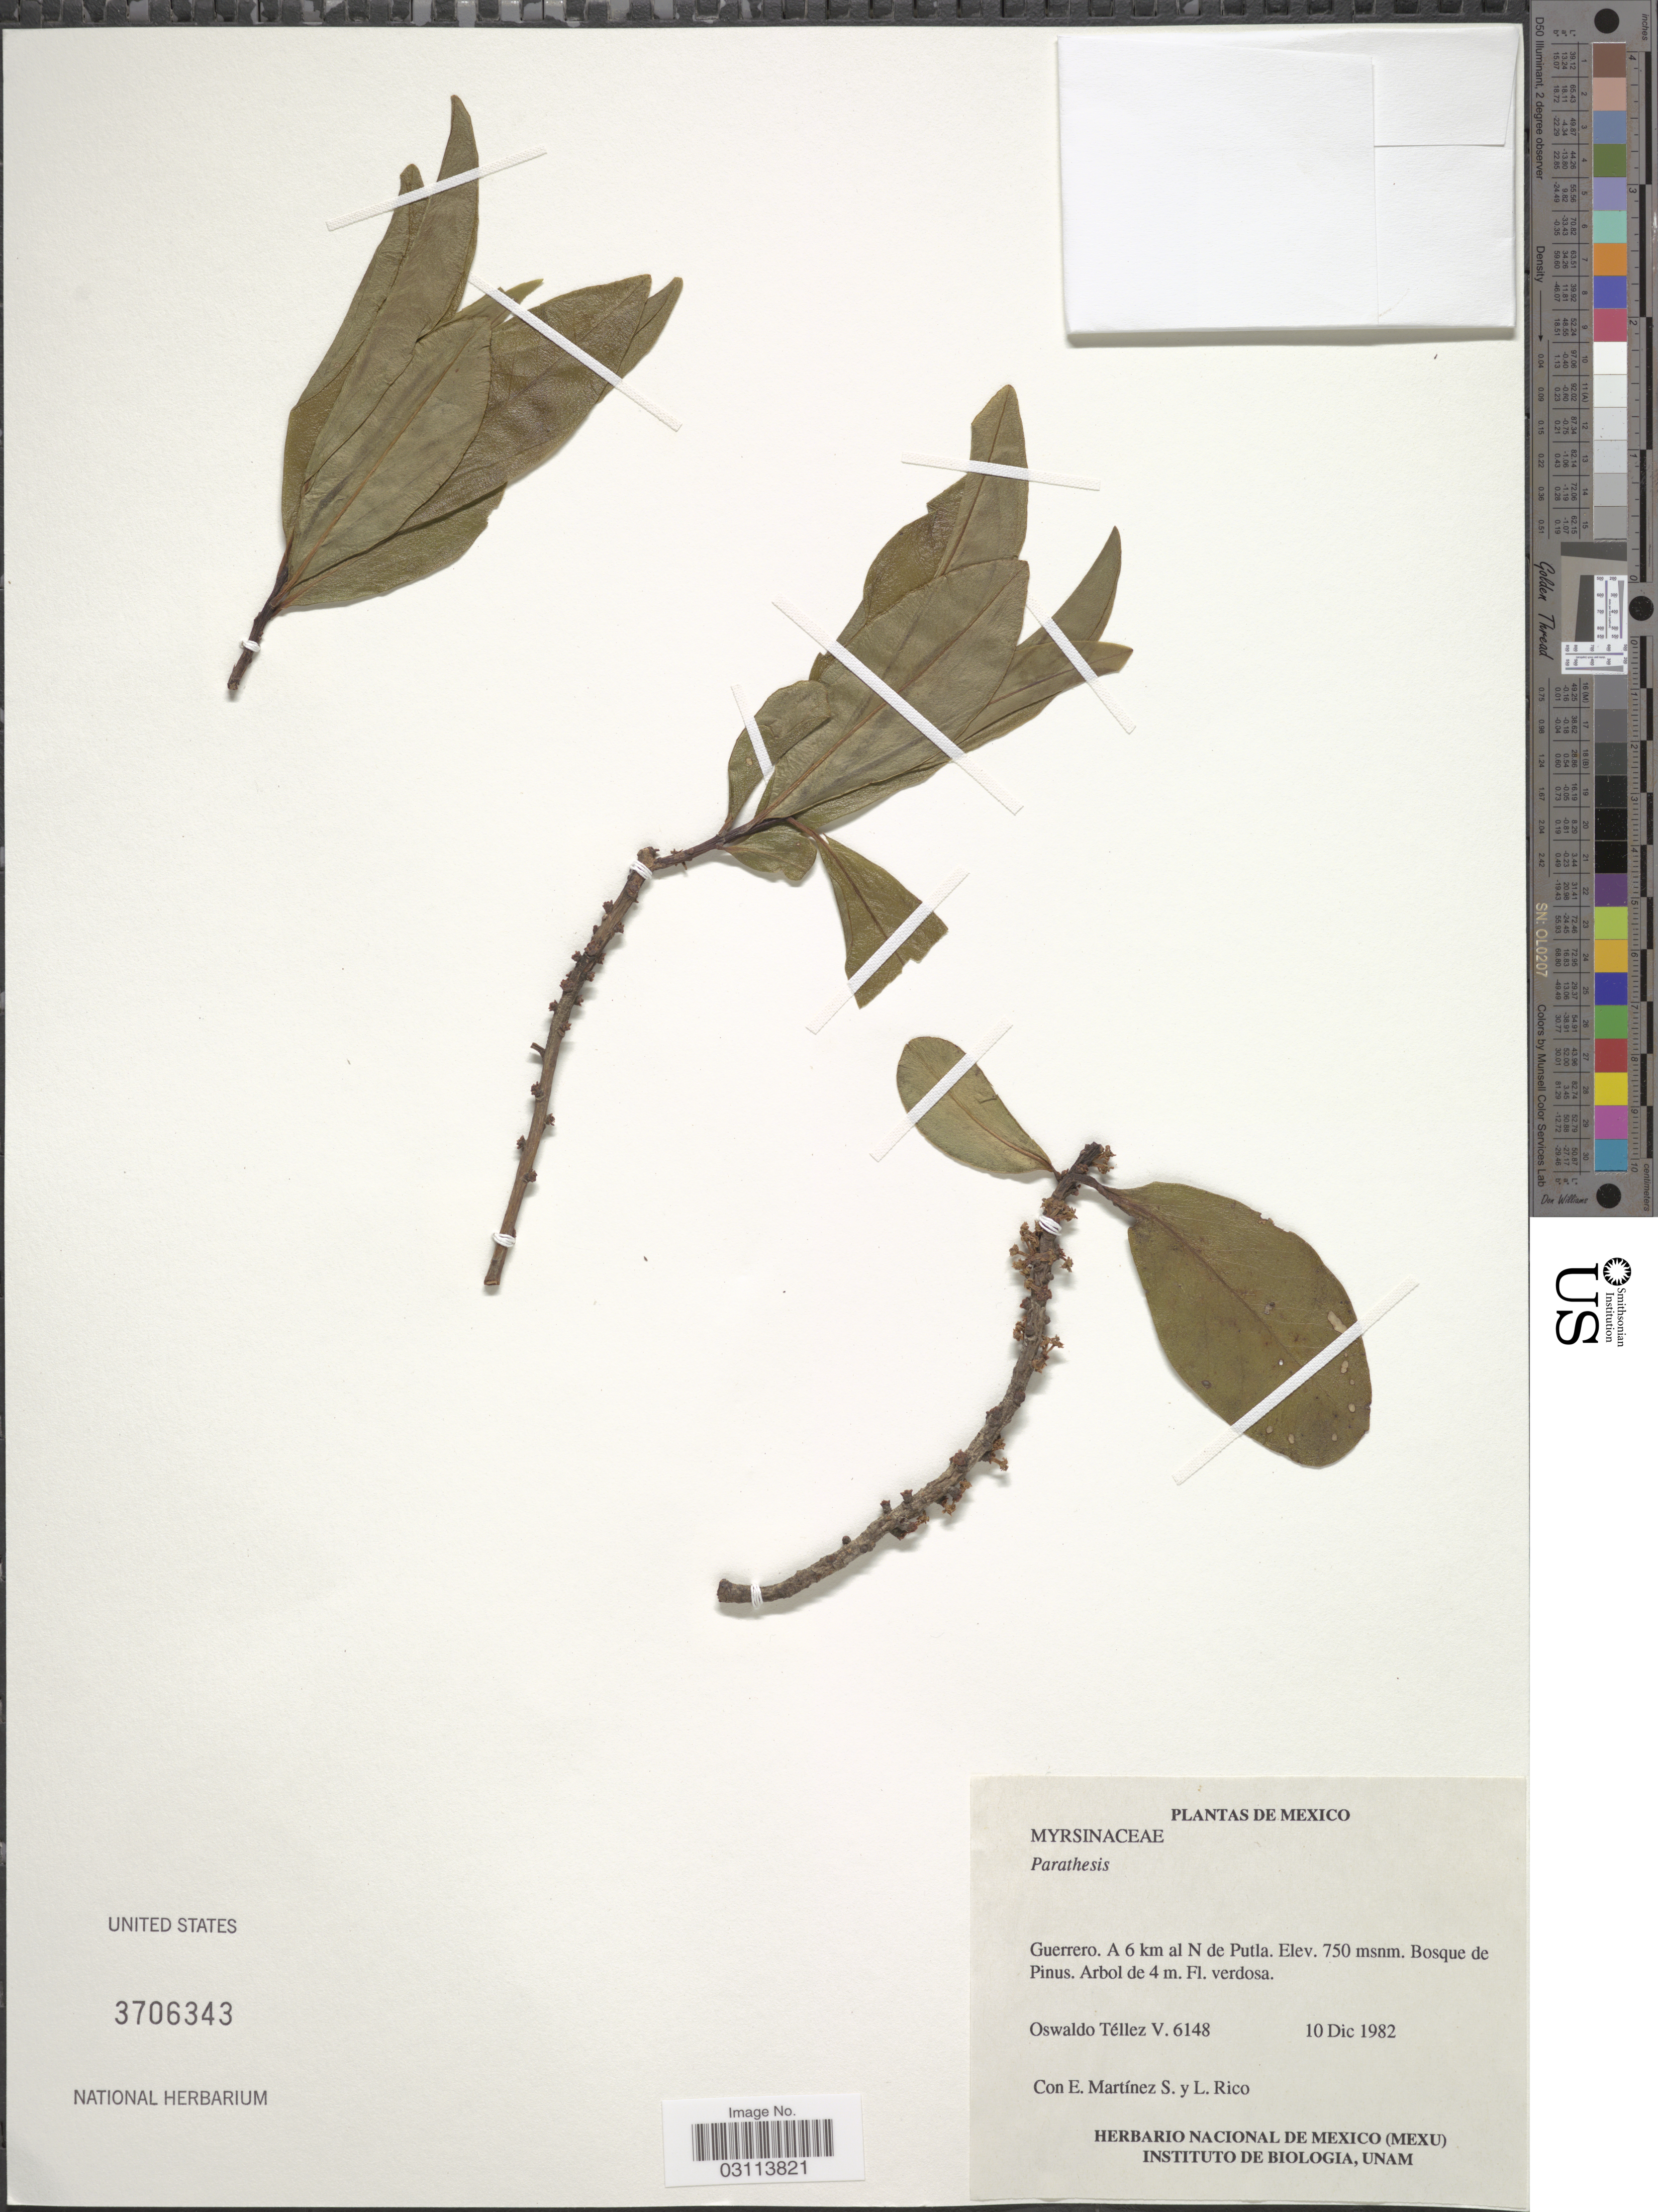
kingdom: Plantae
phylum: Tracheophyta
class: Magnoliopsida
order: Ericales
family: Primulaceae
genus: Parathesis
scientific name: Parathesis sp.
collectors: O. Téllez V., E. M. Martínez S. & L. Rico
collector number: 6148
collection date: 1982-12-10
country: Mexico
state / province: Guerrero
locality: A 6 km al N de Putla.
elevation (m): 750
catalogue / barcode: US 3706343